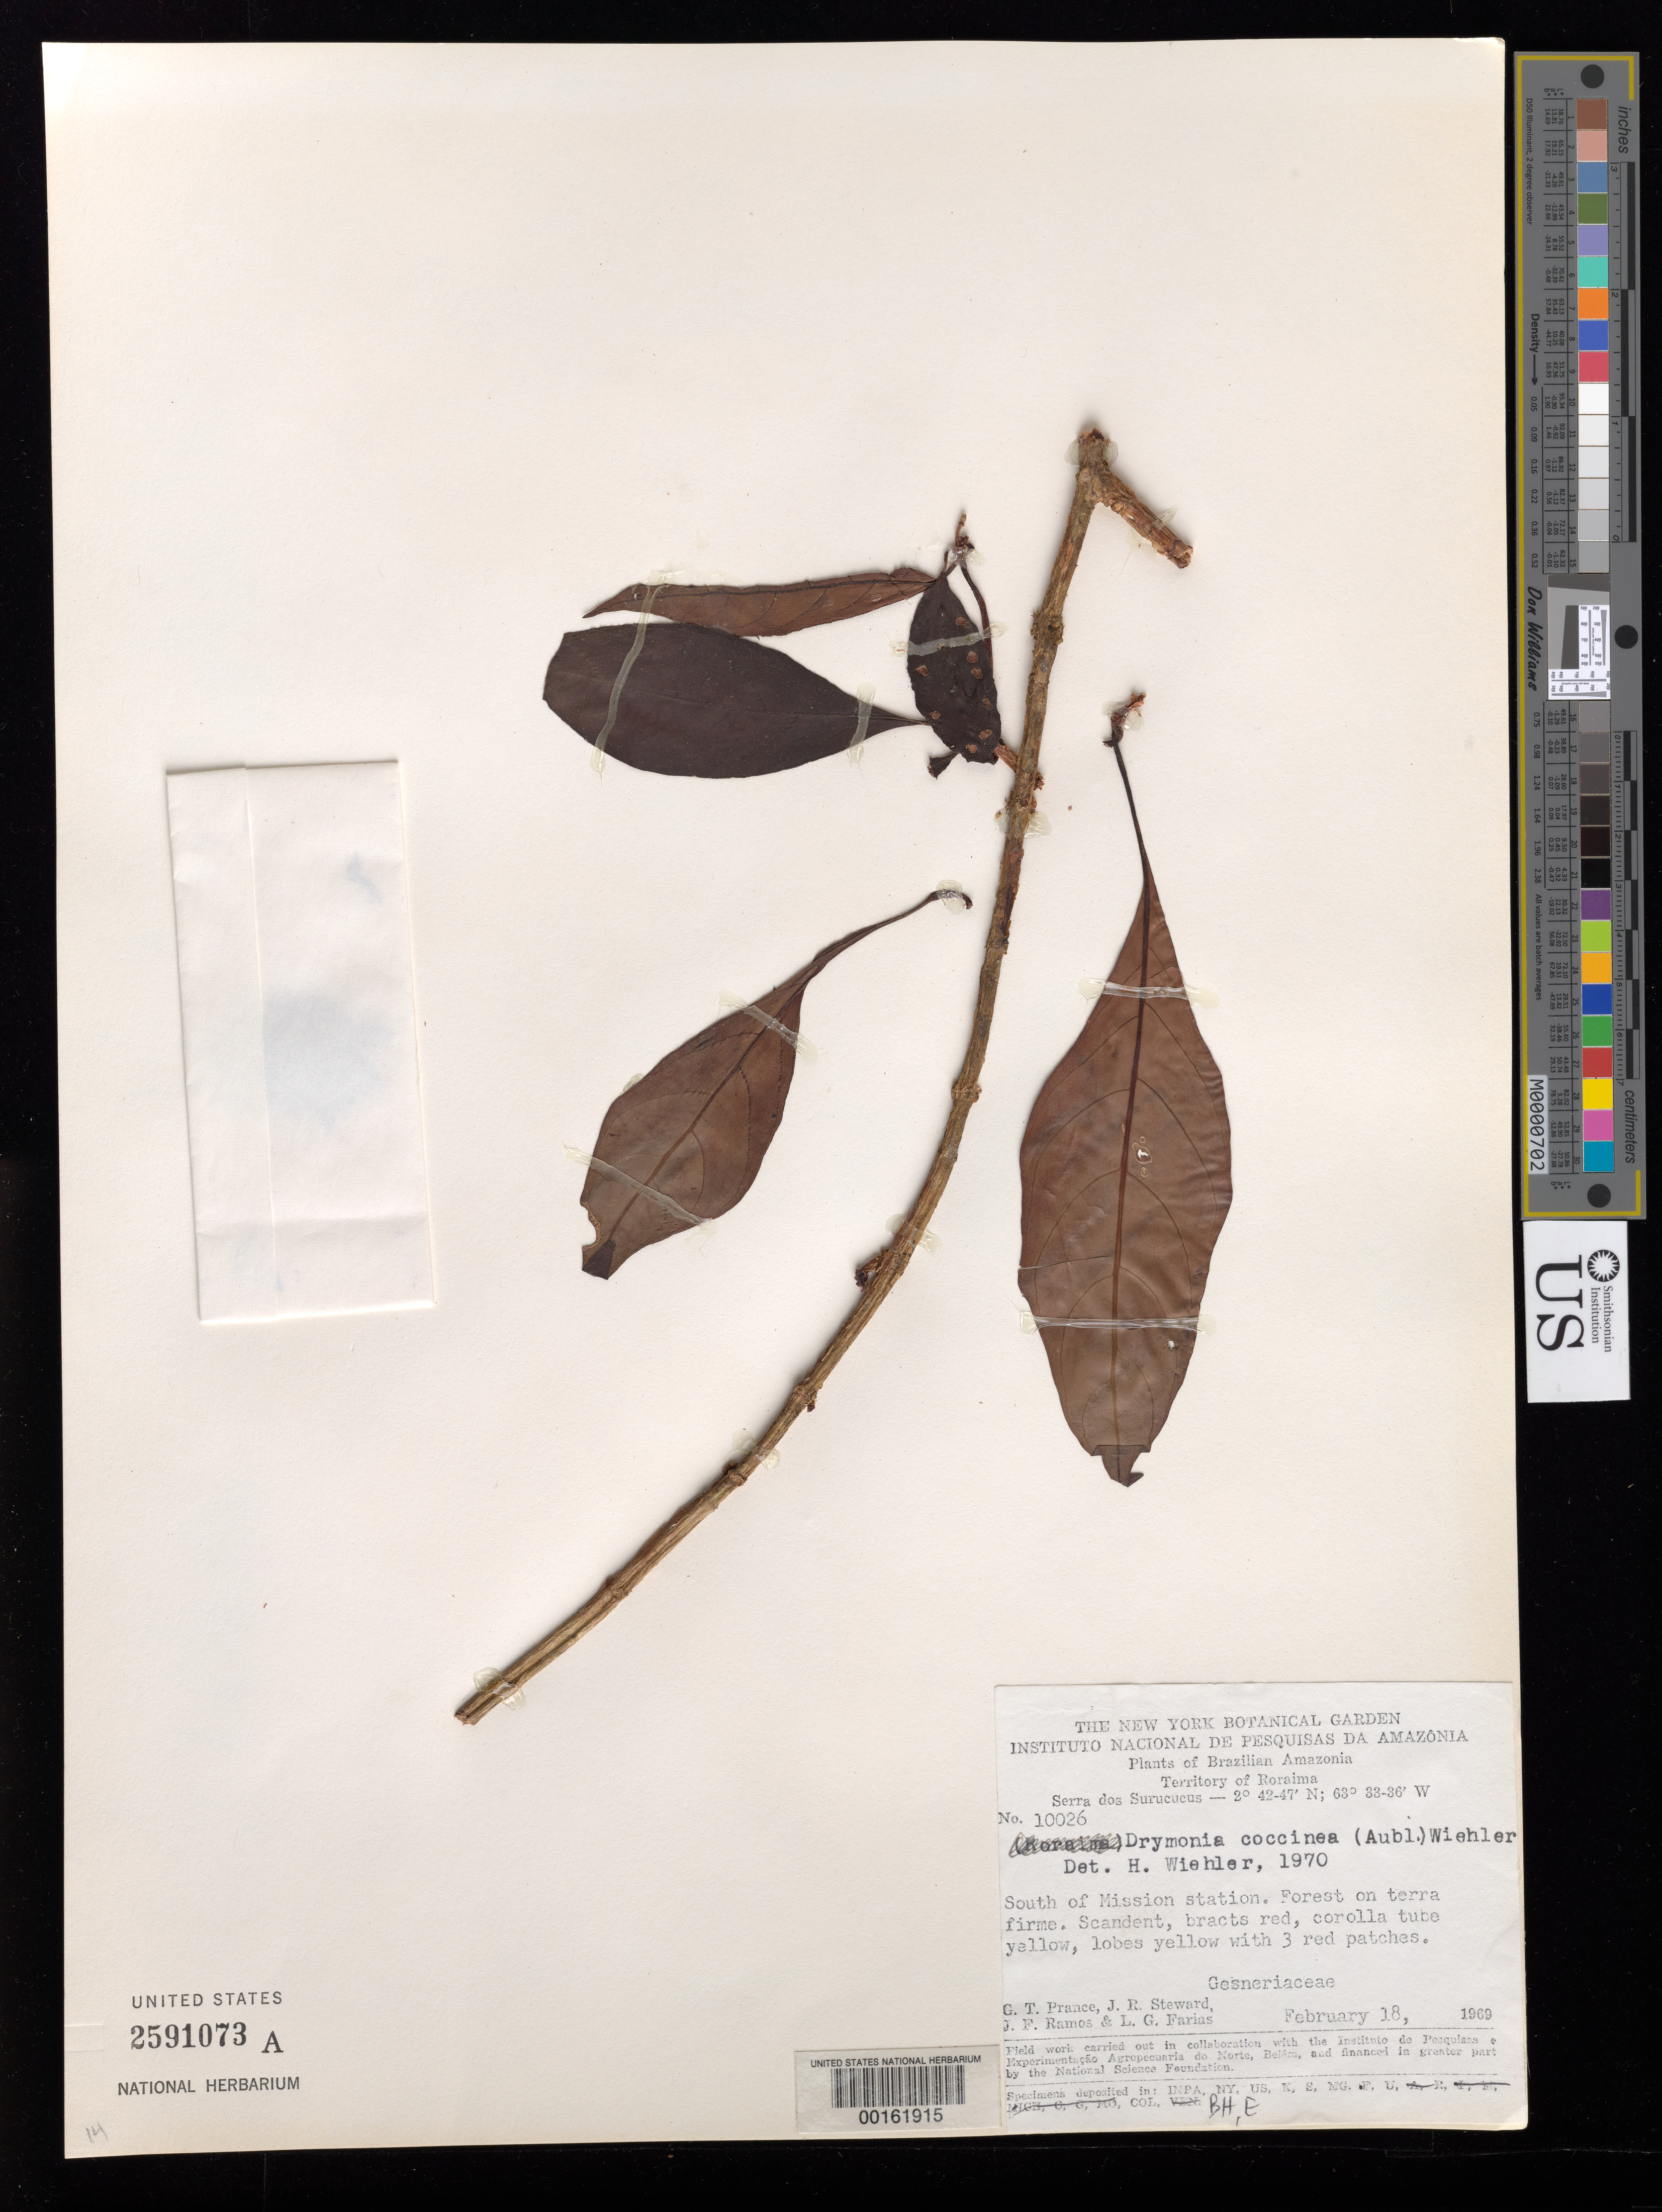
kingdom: Plantae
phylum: Tracheophyta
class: Magnoliopsida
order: Lamiales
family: Gesneriaceae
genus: Drymonia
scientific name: Drymonia coccinea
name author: (Aubl.) Wiehler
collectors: G. T. Prance & et al.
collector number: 10026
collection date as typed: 18 Feb 1969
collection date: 1969-02-18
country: Brazil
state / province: Roraima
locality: Serra dos Surucucus, S of Mission Station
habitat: Forest on terra firme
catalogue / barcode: US 2591073A